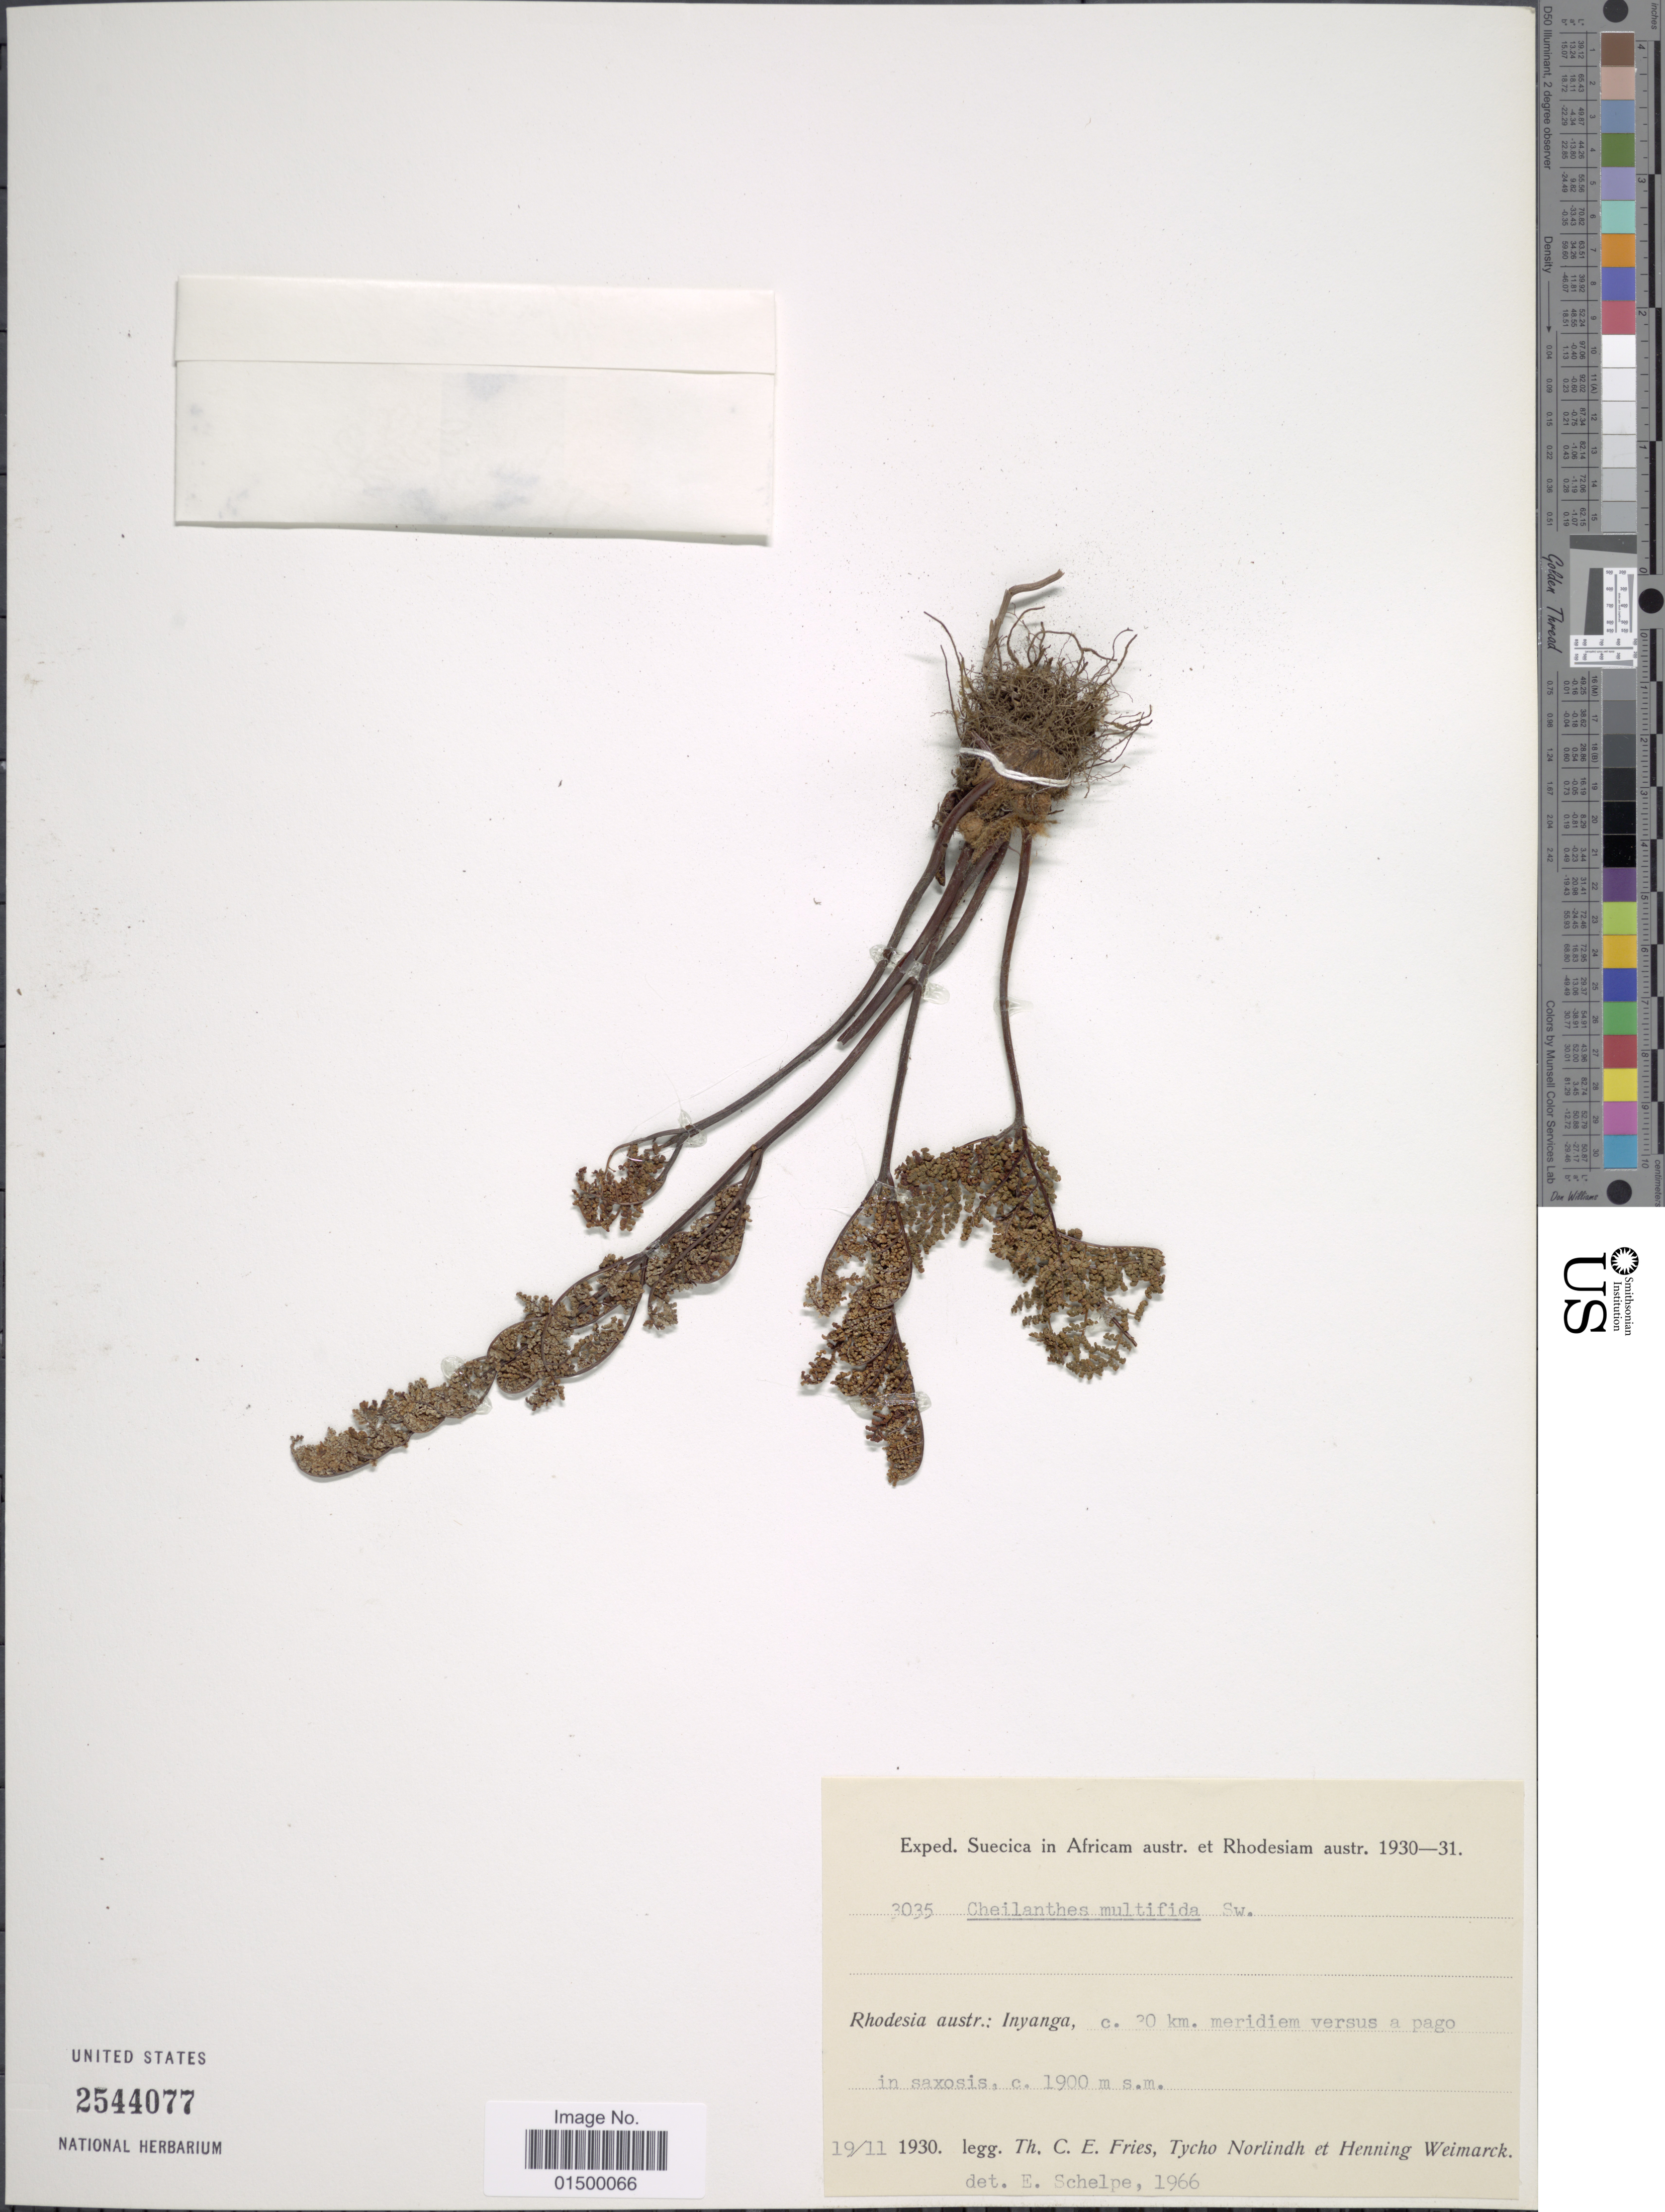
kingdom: Plantae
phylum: Tracheophyta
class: Polypodiopsida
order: Polypodiales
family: Pteridaceae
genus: Cheilanthes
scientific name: Cheilanthes multifida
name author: Sw.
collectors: T. C. E. Fries, N. T. Norlindh & H. Weimarck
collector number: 3035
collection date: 1930-11-19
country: Zimbabwe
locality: Rhodesia austr.; Inyanga, c. 30 km. meridiem versus a pago in saxosis, c. 1900 m s.m.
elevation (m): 1900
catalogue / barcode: US 2544077